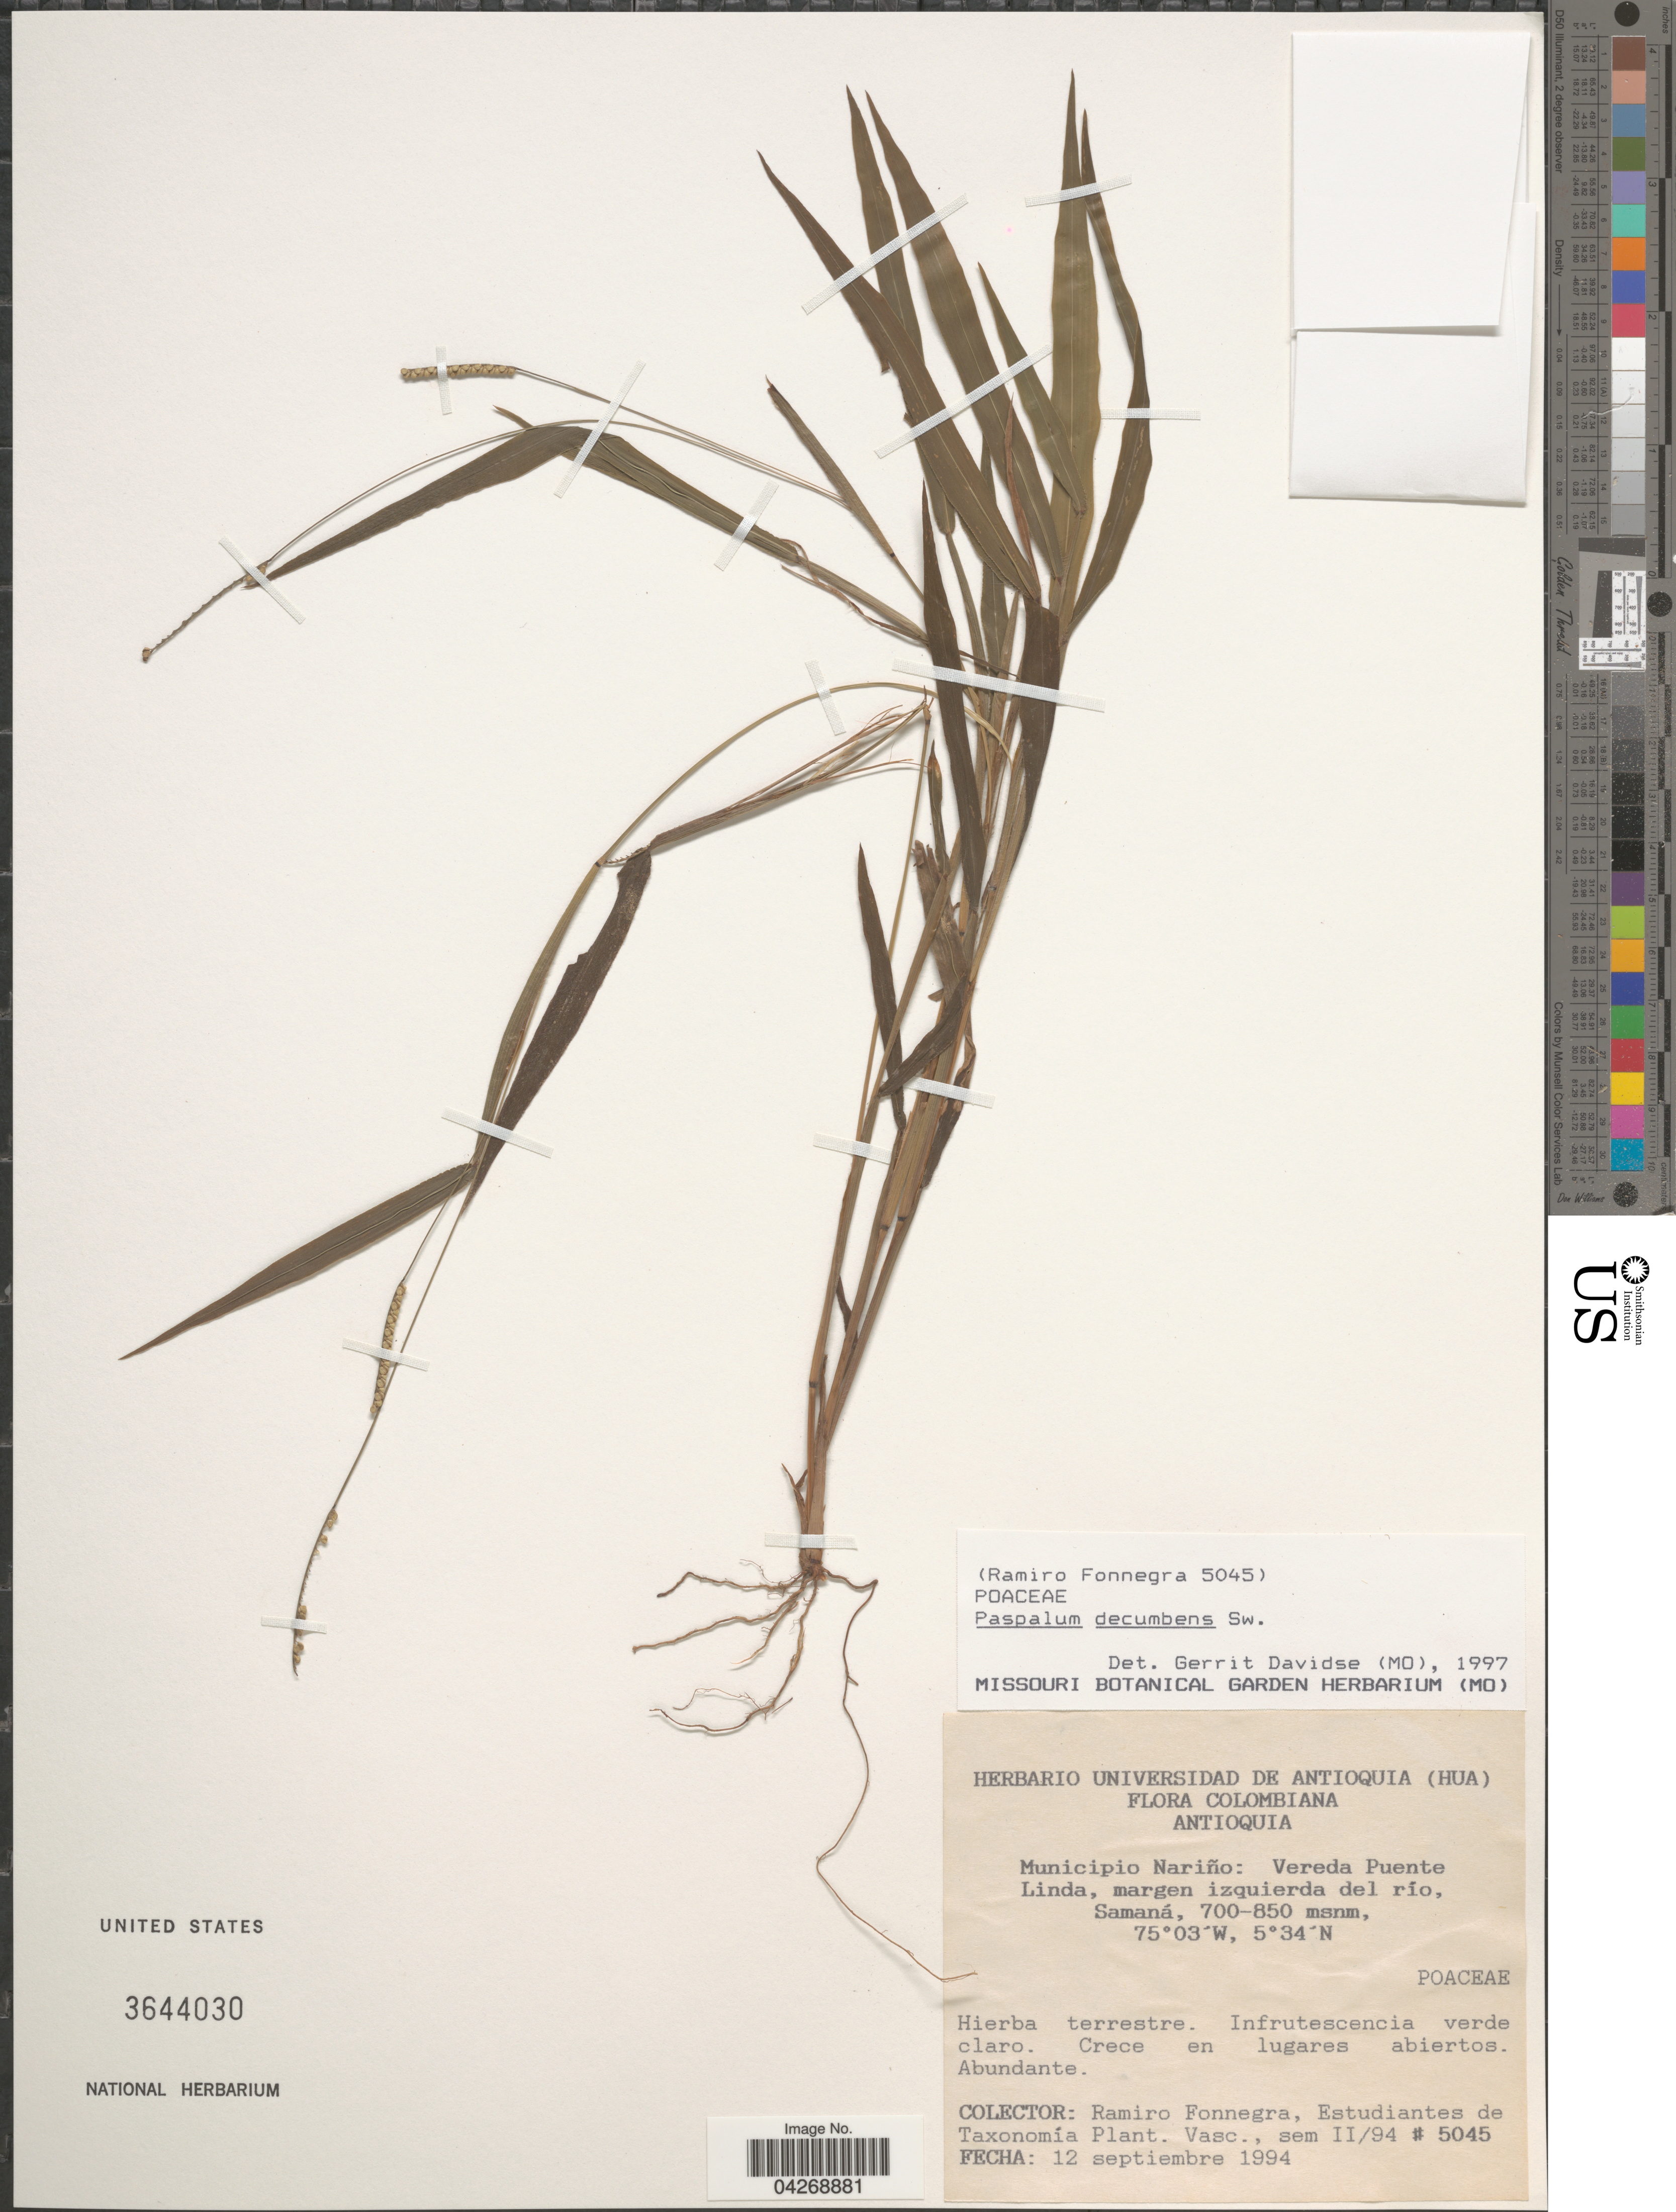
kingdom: Plantae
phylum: Tracheophyta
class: Liliopsida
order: Poales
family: Poaceae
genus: Paspalum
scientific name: Paspalum decumbens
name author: Sw.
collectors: R. Fonnegra G.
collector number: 5045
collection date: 1994-09-12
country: Colombia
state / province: Antioquia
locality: Antioquia. Municipio Nariño: Vereda Puente Linda, margen izquierda del río, Samaná.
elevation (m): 700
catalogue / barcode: US 3644030